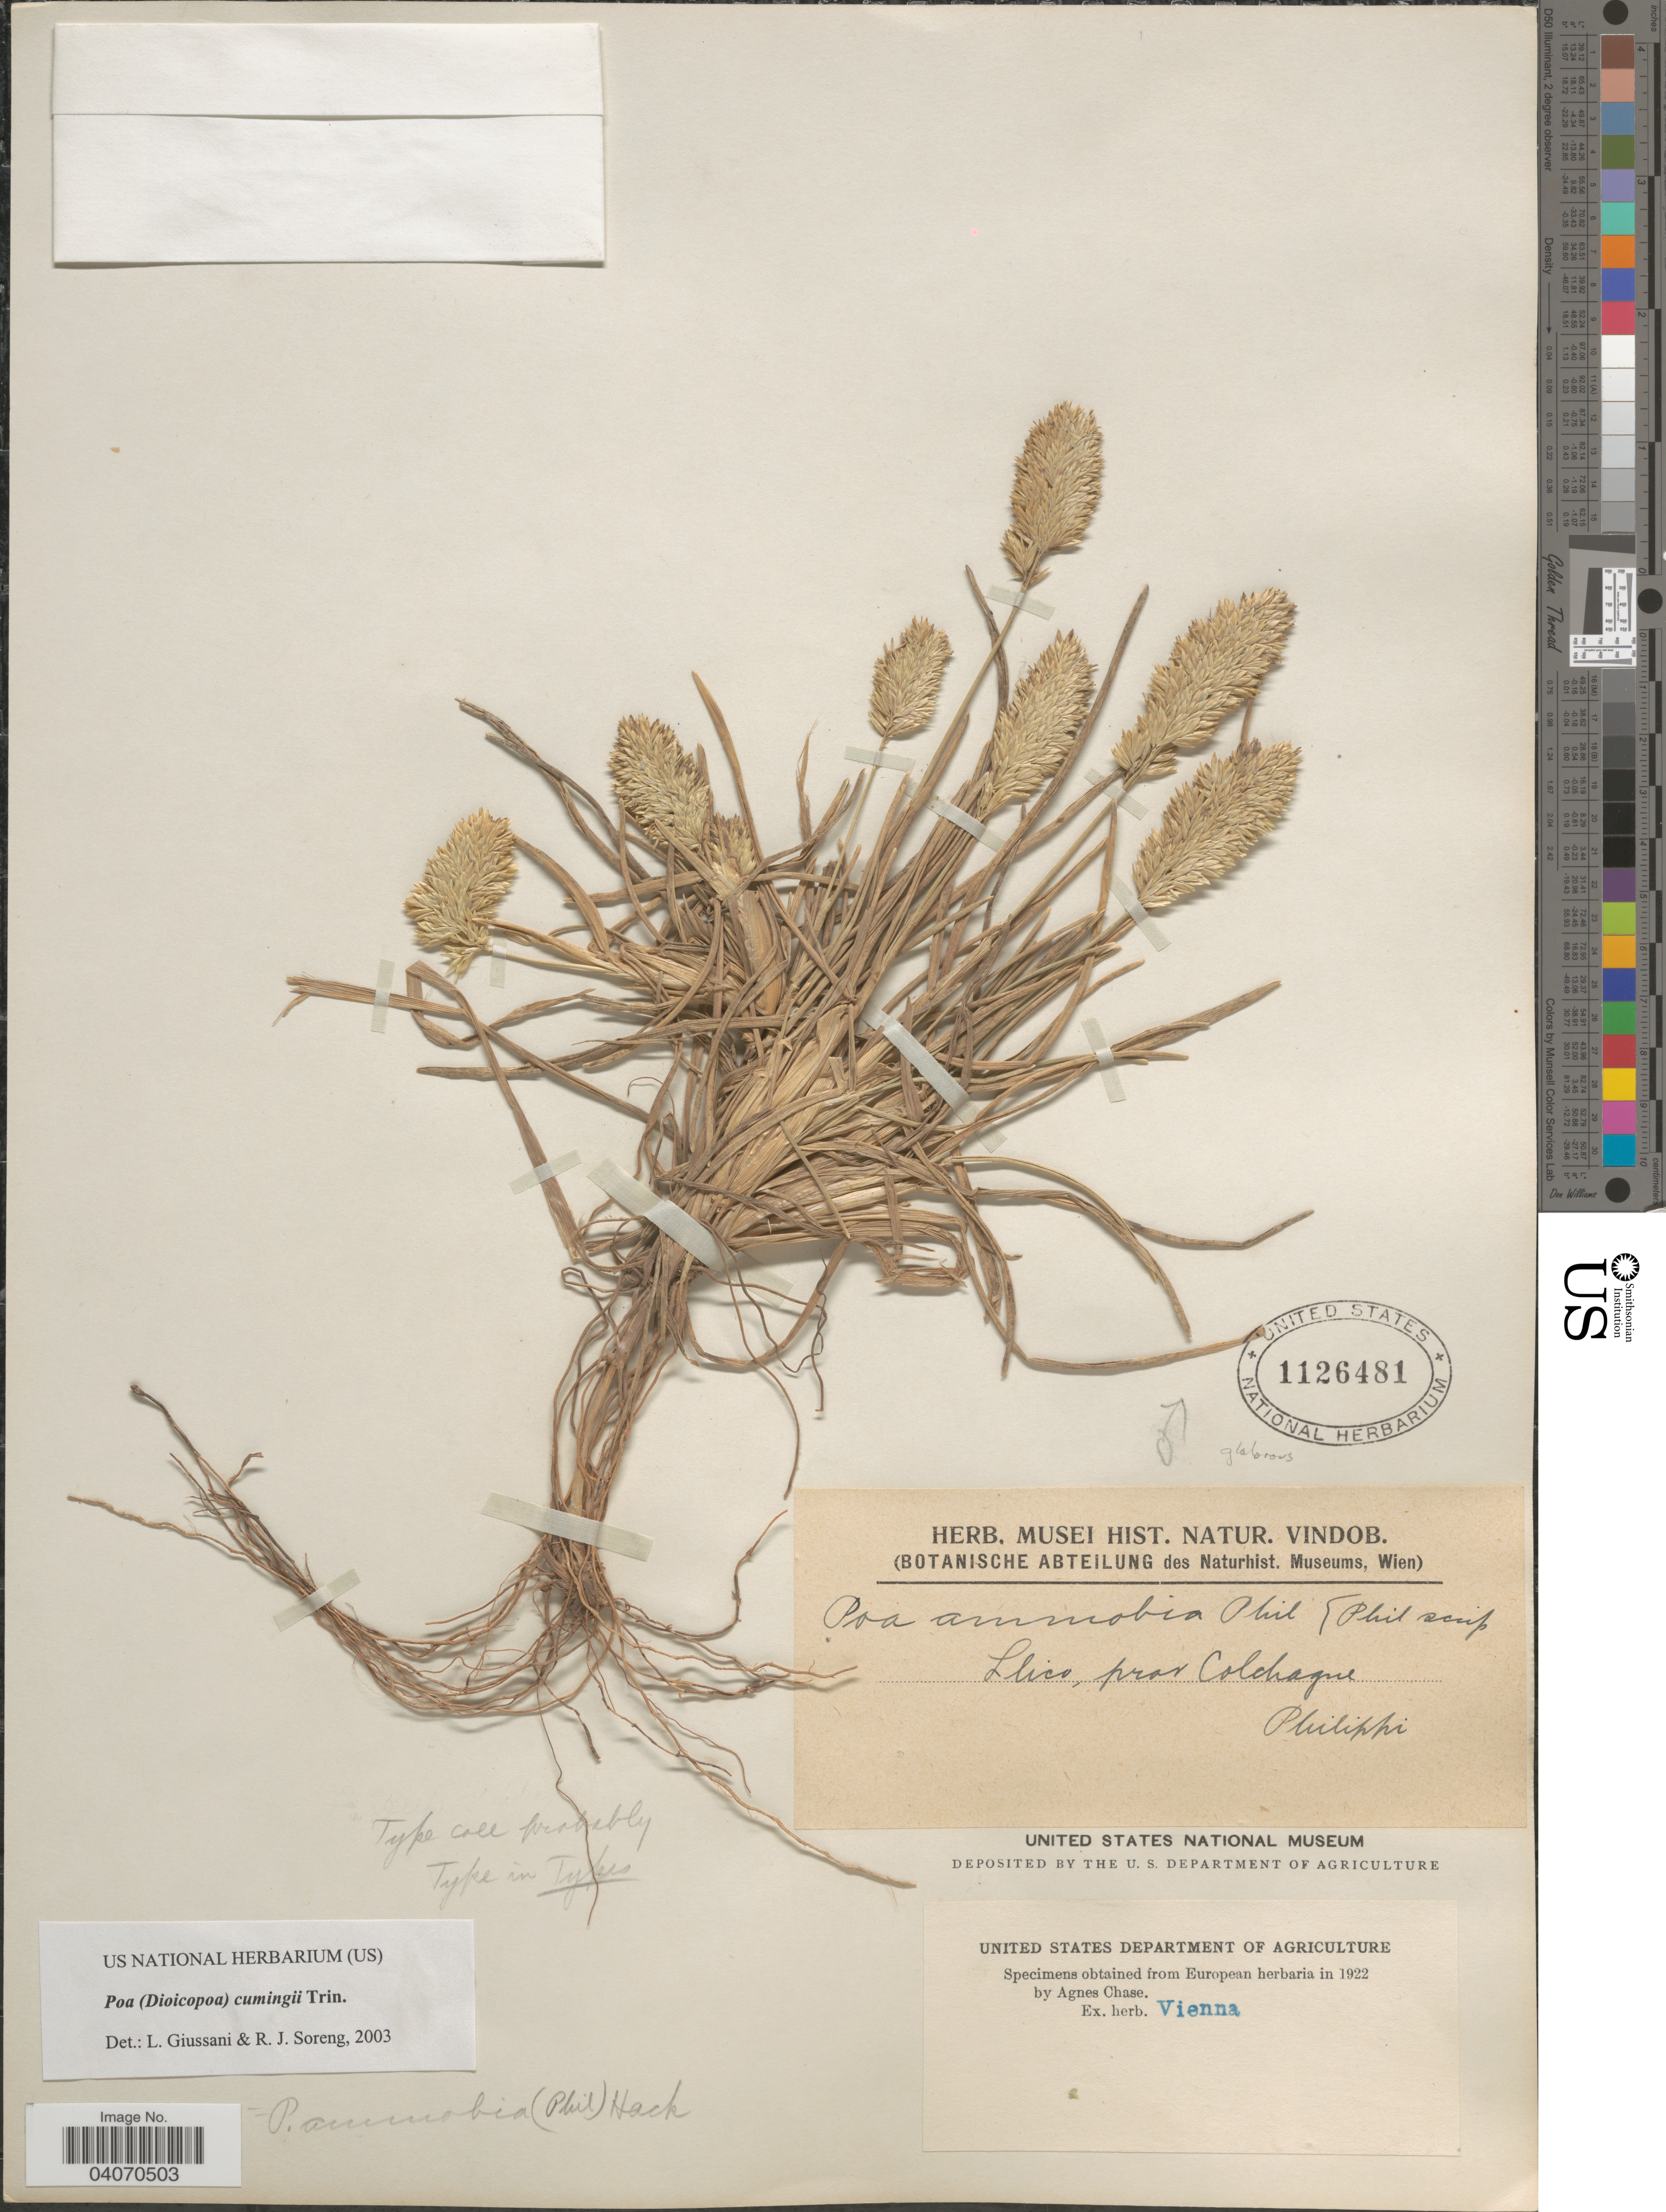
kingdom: Plantae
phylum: Tracheophyta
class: Liliopsida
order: Poales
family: Poaceae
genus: Poa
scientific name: Poa cumingii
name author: Trin.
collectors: -. Philippi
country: Chile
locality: Llico, prov Colchague.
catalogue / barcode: US 1126481